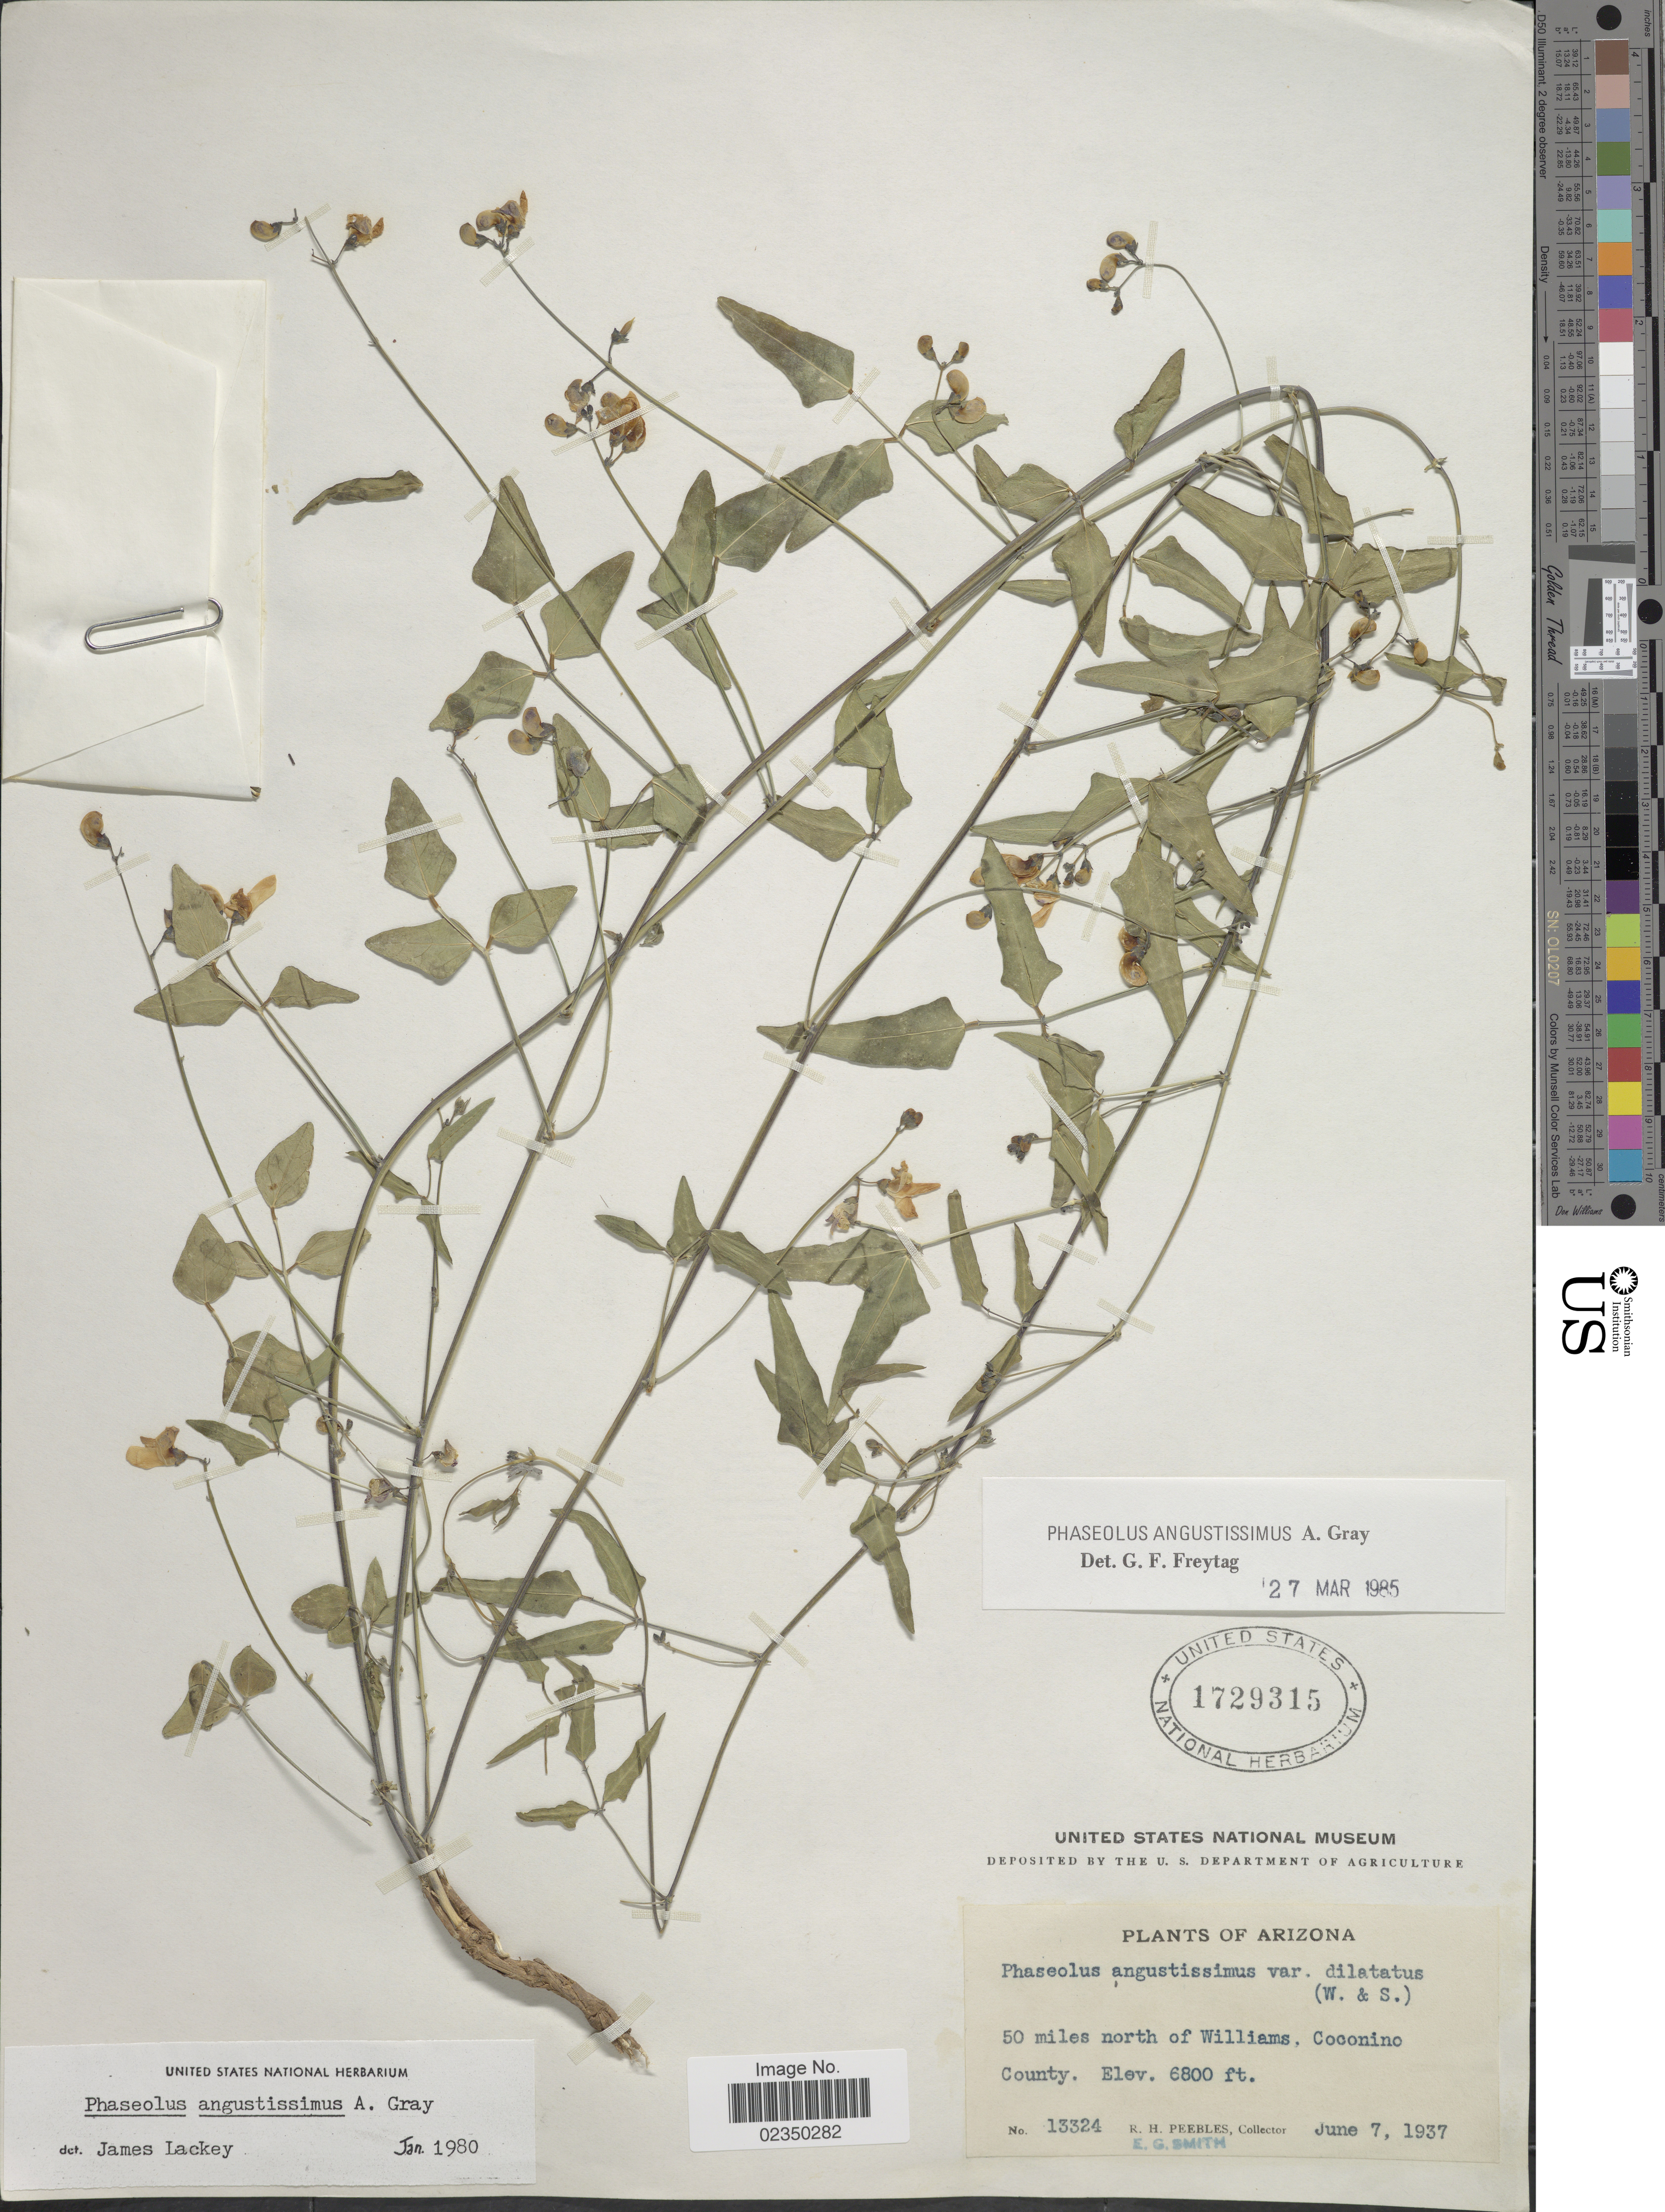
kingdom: Plantae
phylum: Tracheophyta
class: Magnoliopsida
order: Fabales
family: Fabaceae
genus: Phaseolus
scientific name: Phaseolus angustissimus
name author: A. Gray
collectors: R. H. Peebles & E. G. Smith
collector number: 13324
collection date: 1937-06-07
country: United States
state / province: Arizona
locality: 50 miles north of Williams, Coconino County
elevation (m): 2073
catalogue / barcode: US 1729315